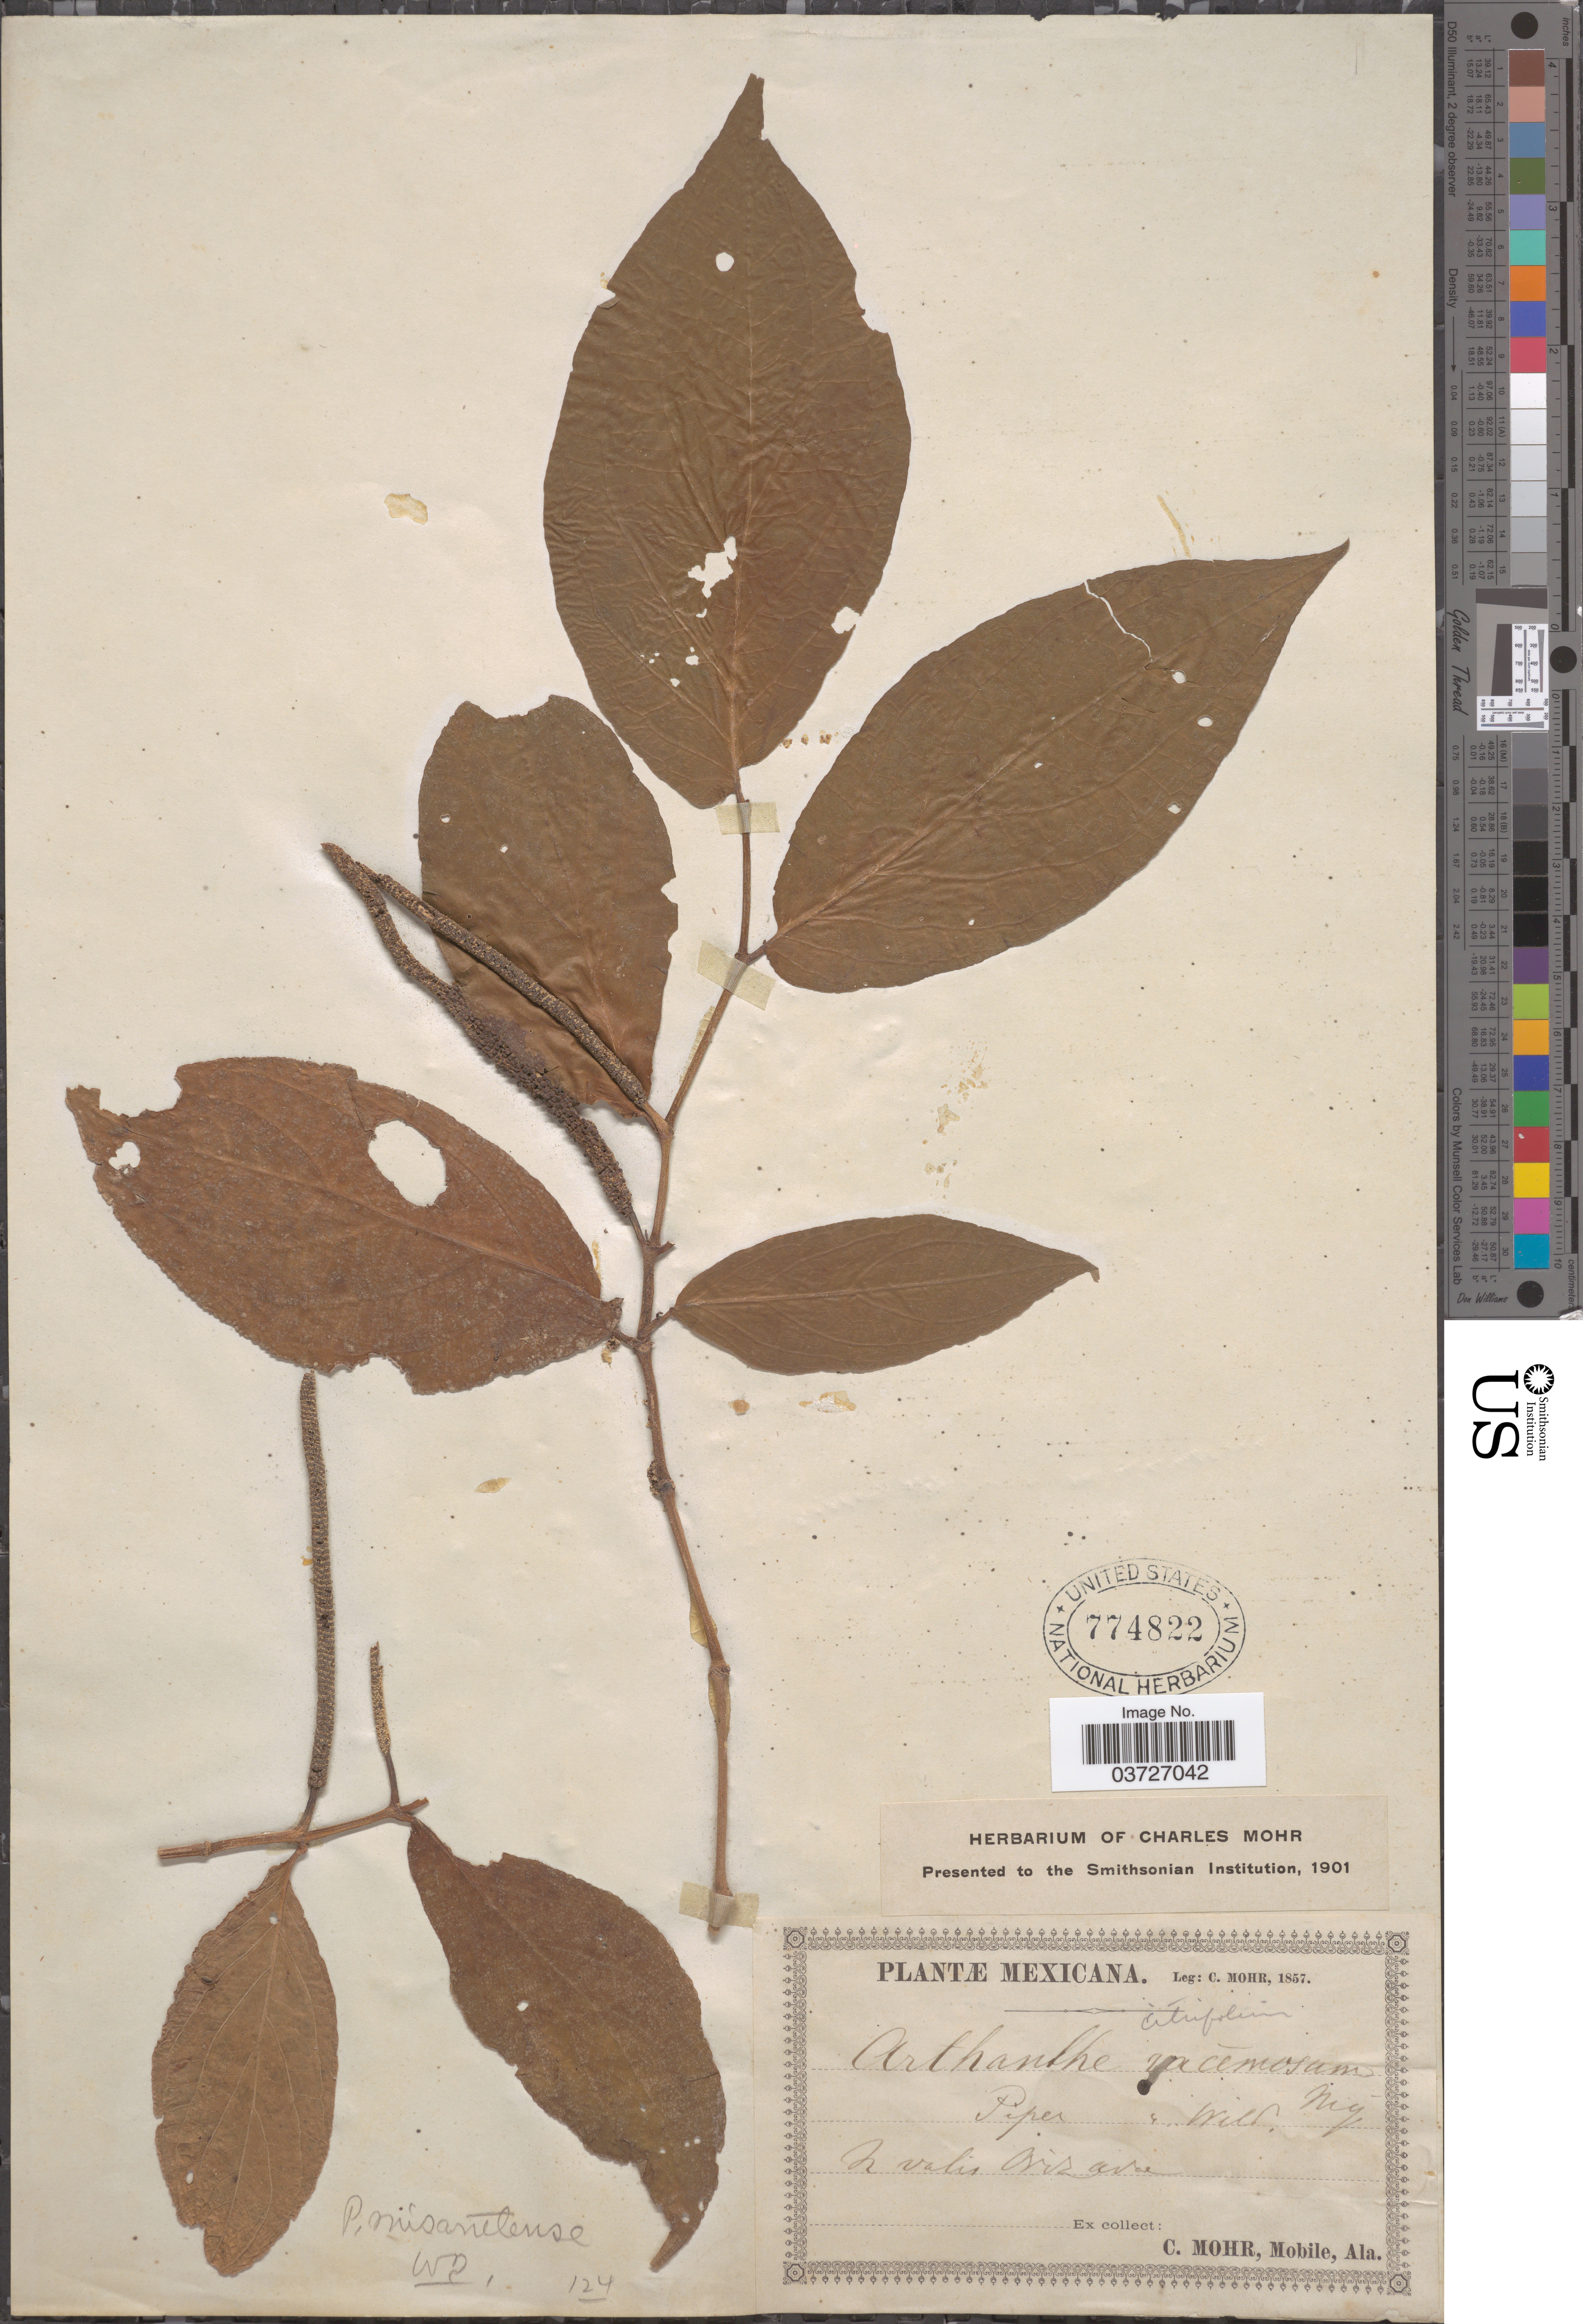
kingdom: Plantae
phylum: Tracheophyta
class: Magnoliopsida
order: Piperales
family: Piperaceae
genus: Piper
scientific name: Piper misantlense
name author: C. DC.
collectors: C. T. Mohr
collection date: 1857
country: Mexico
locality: In valis Orizava.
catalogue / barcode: US 774822